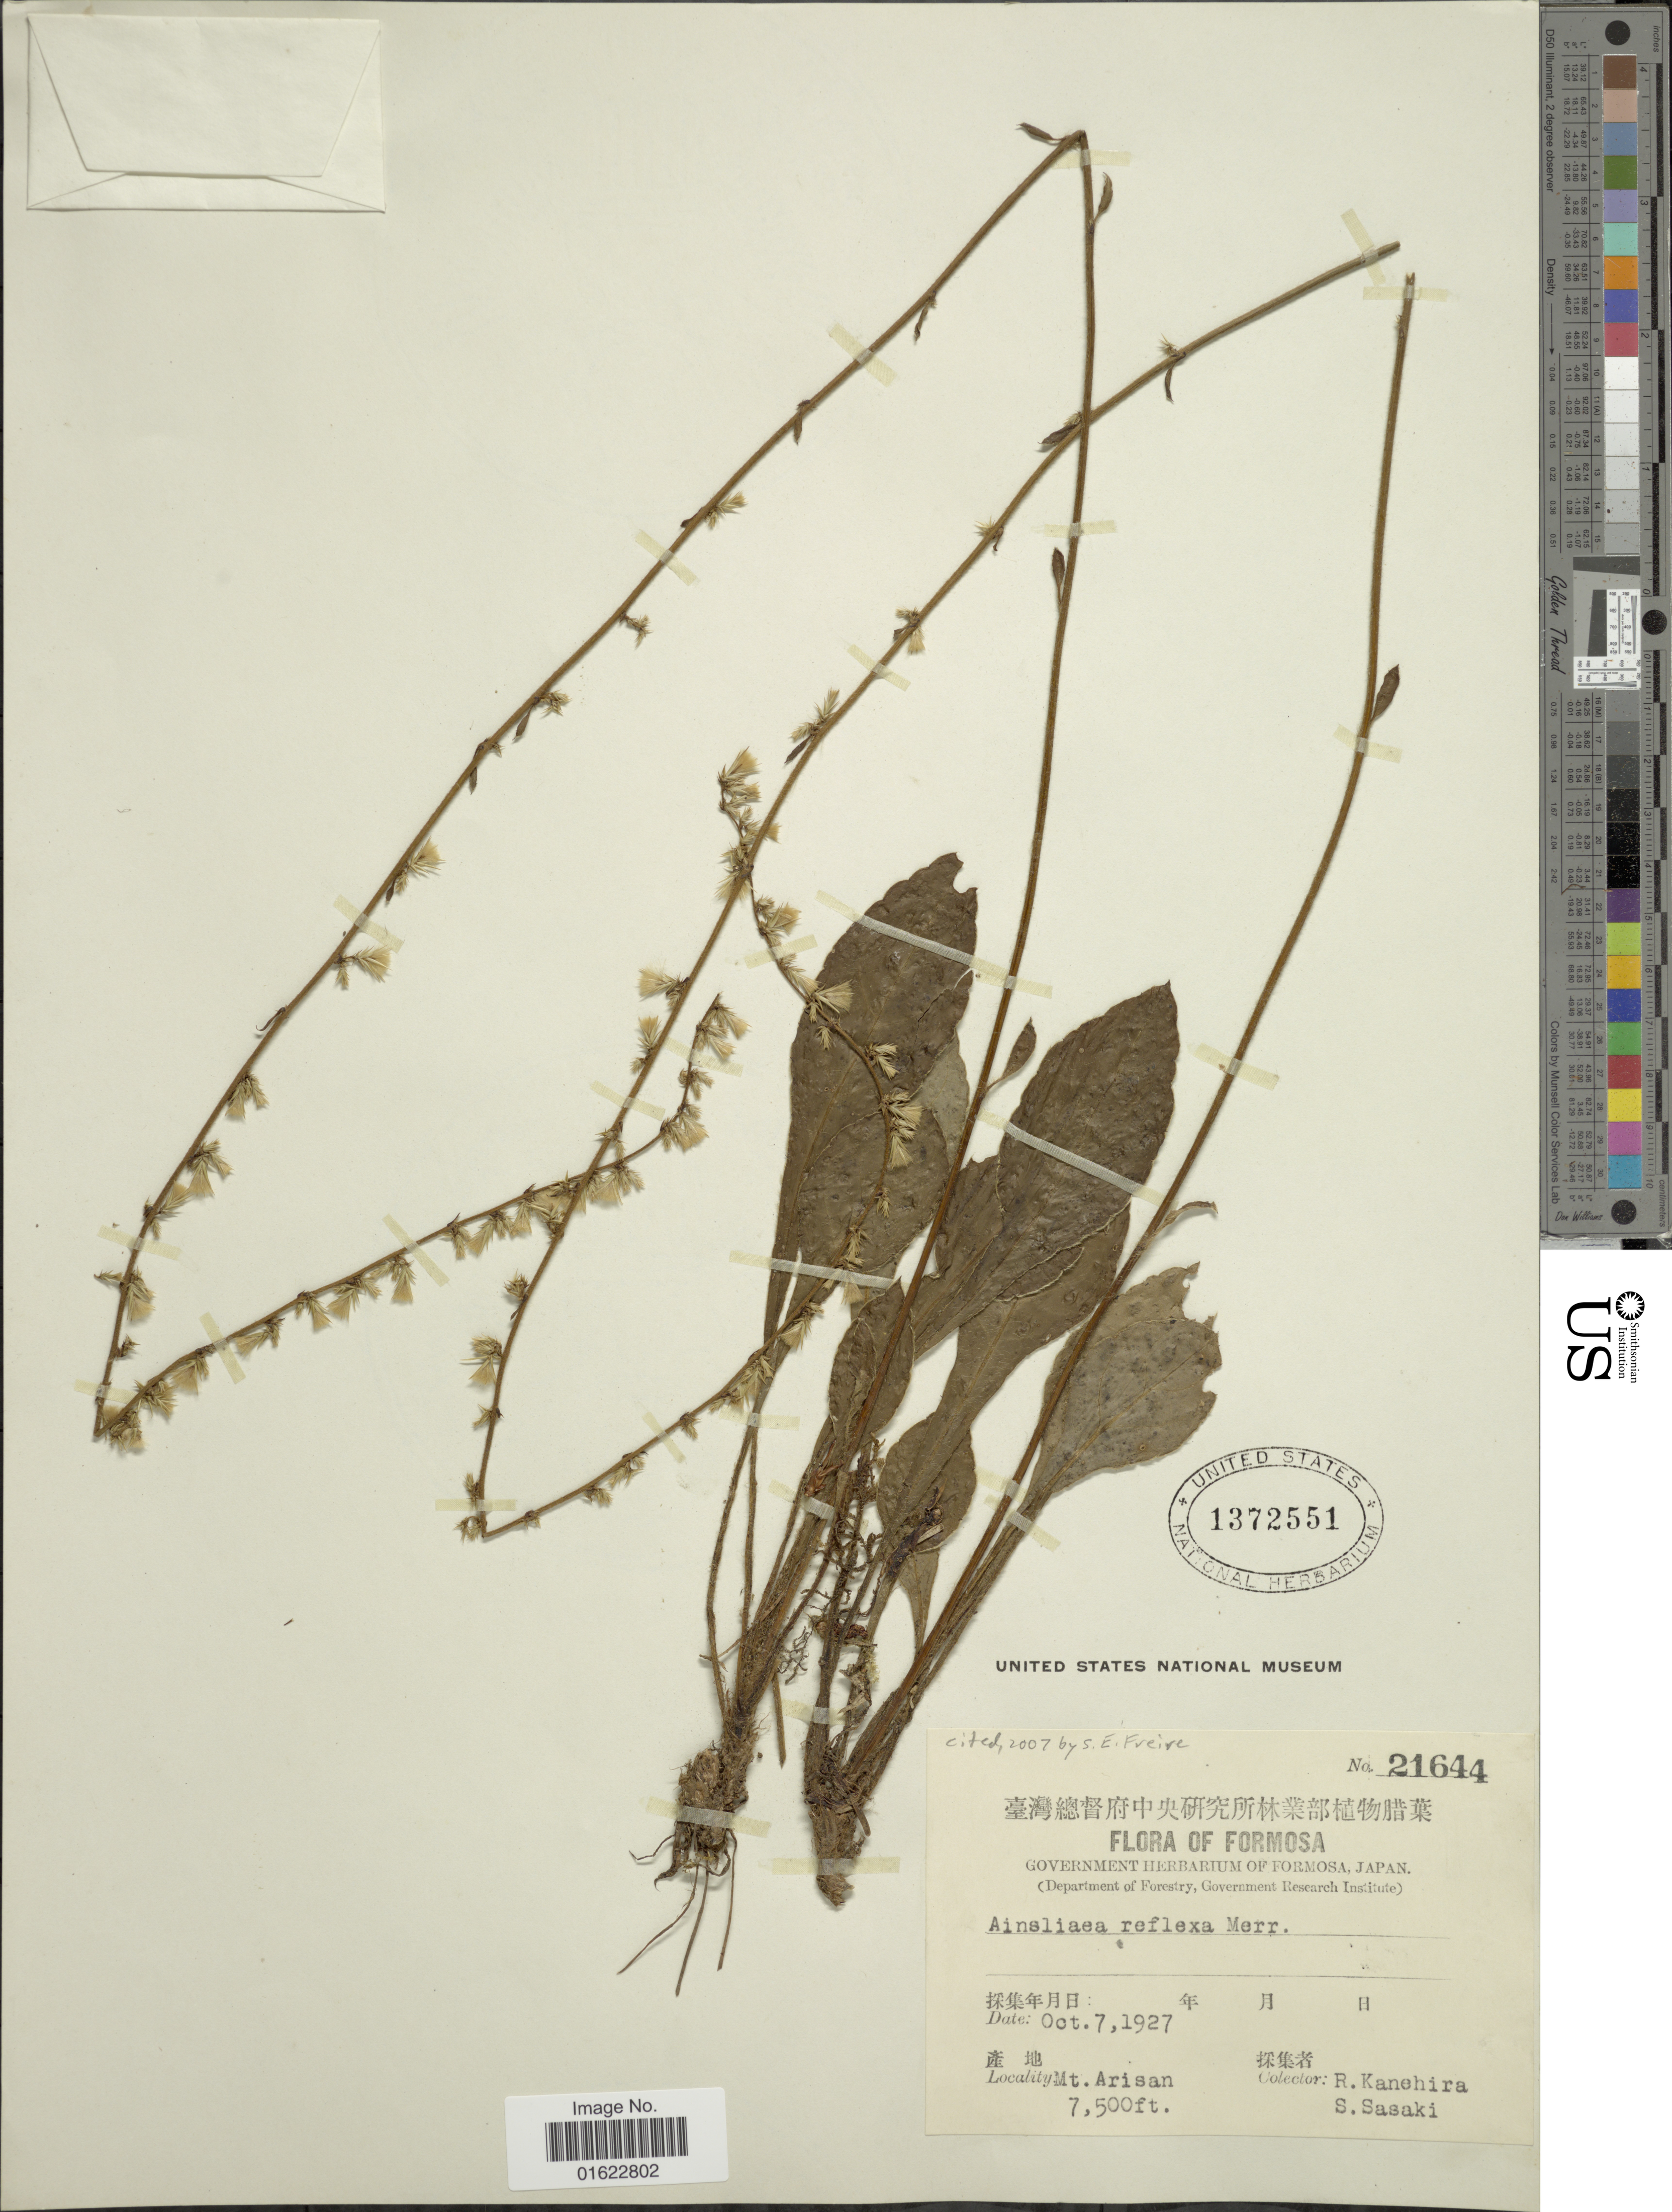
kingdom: Plantae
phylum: Tracheophyta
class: Magnoliopsida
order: Asterales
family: Asteraceae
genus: Ainsliaea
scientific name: Ainsliaea reflexa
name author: Merr.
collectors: R. Kanehira & S. Sasaki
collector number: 21644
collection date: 1927-10-07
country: Taiwan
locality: Formosa. Mt. Arisan.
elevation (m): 2286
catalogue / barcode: US 1382551